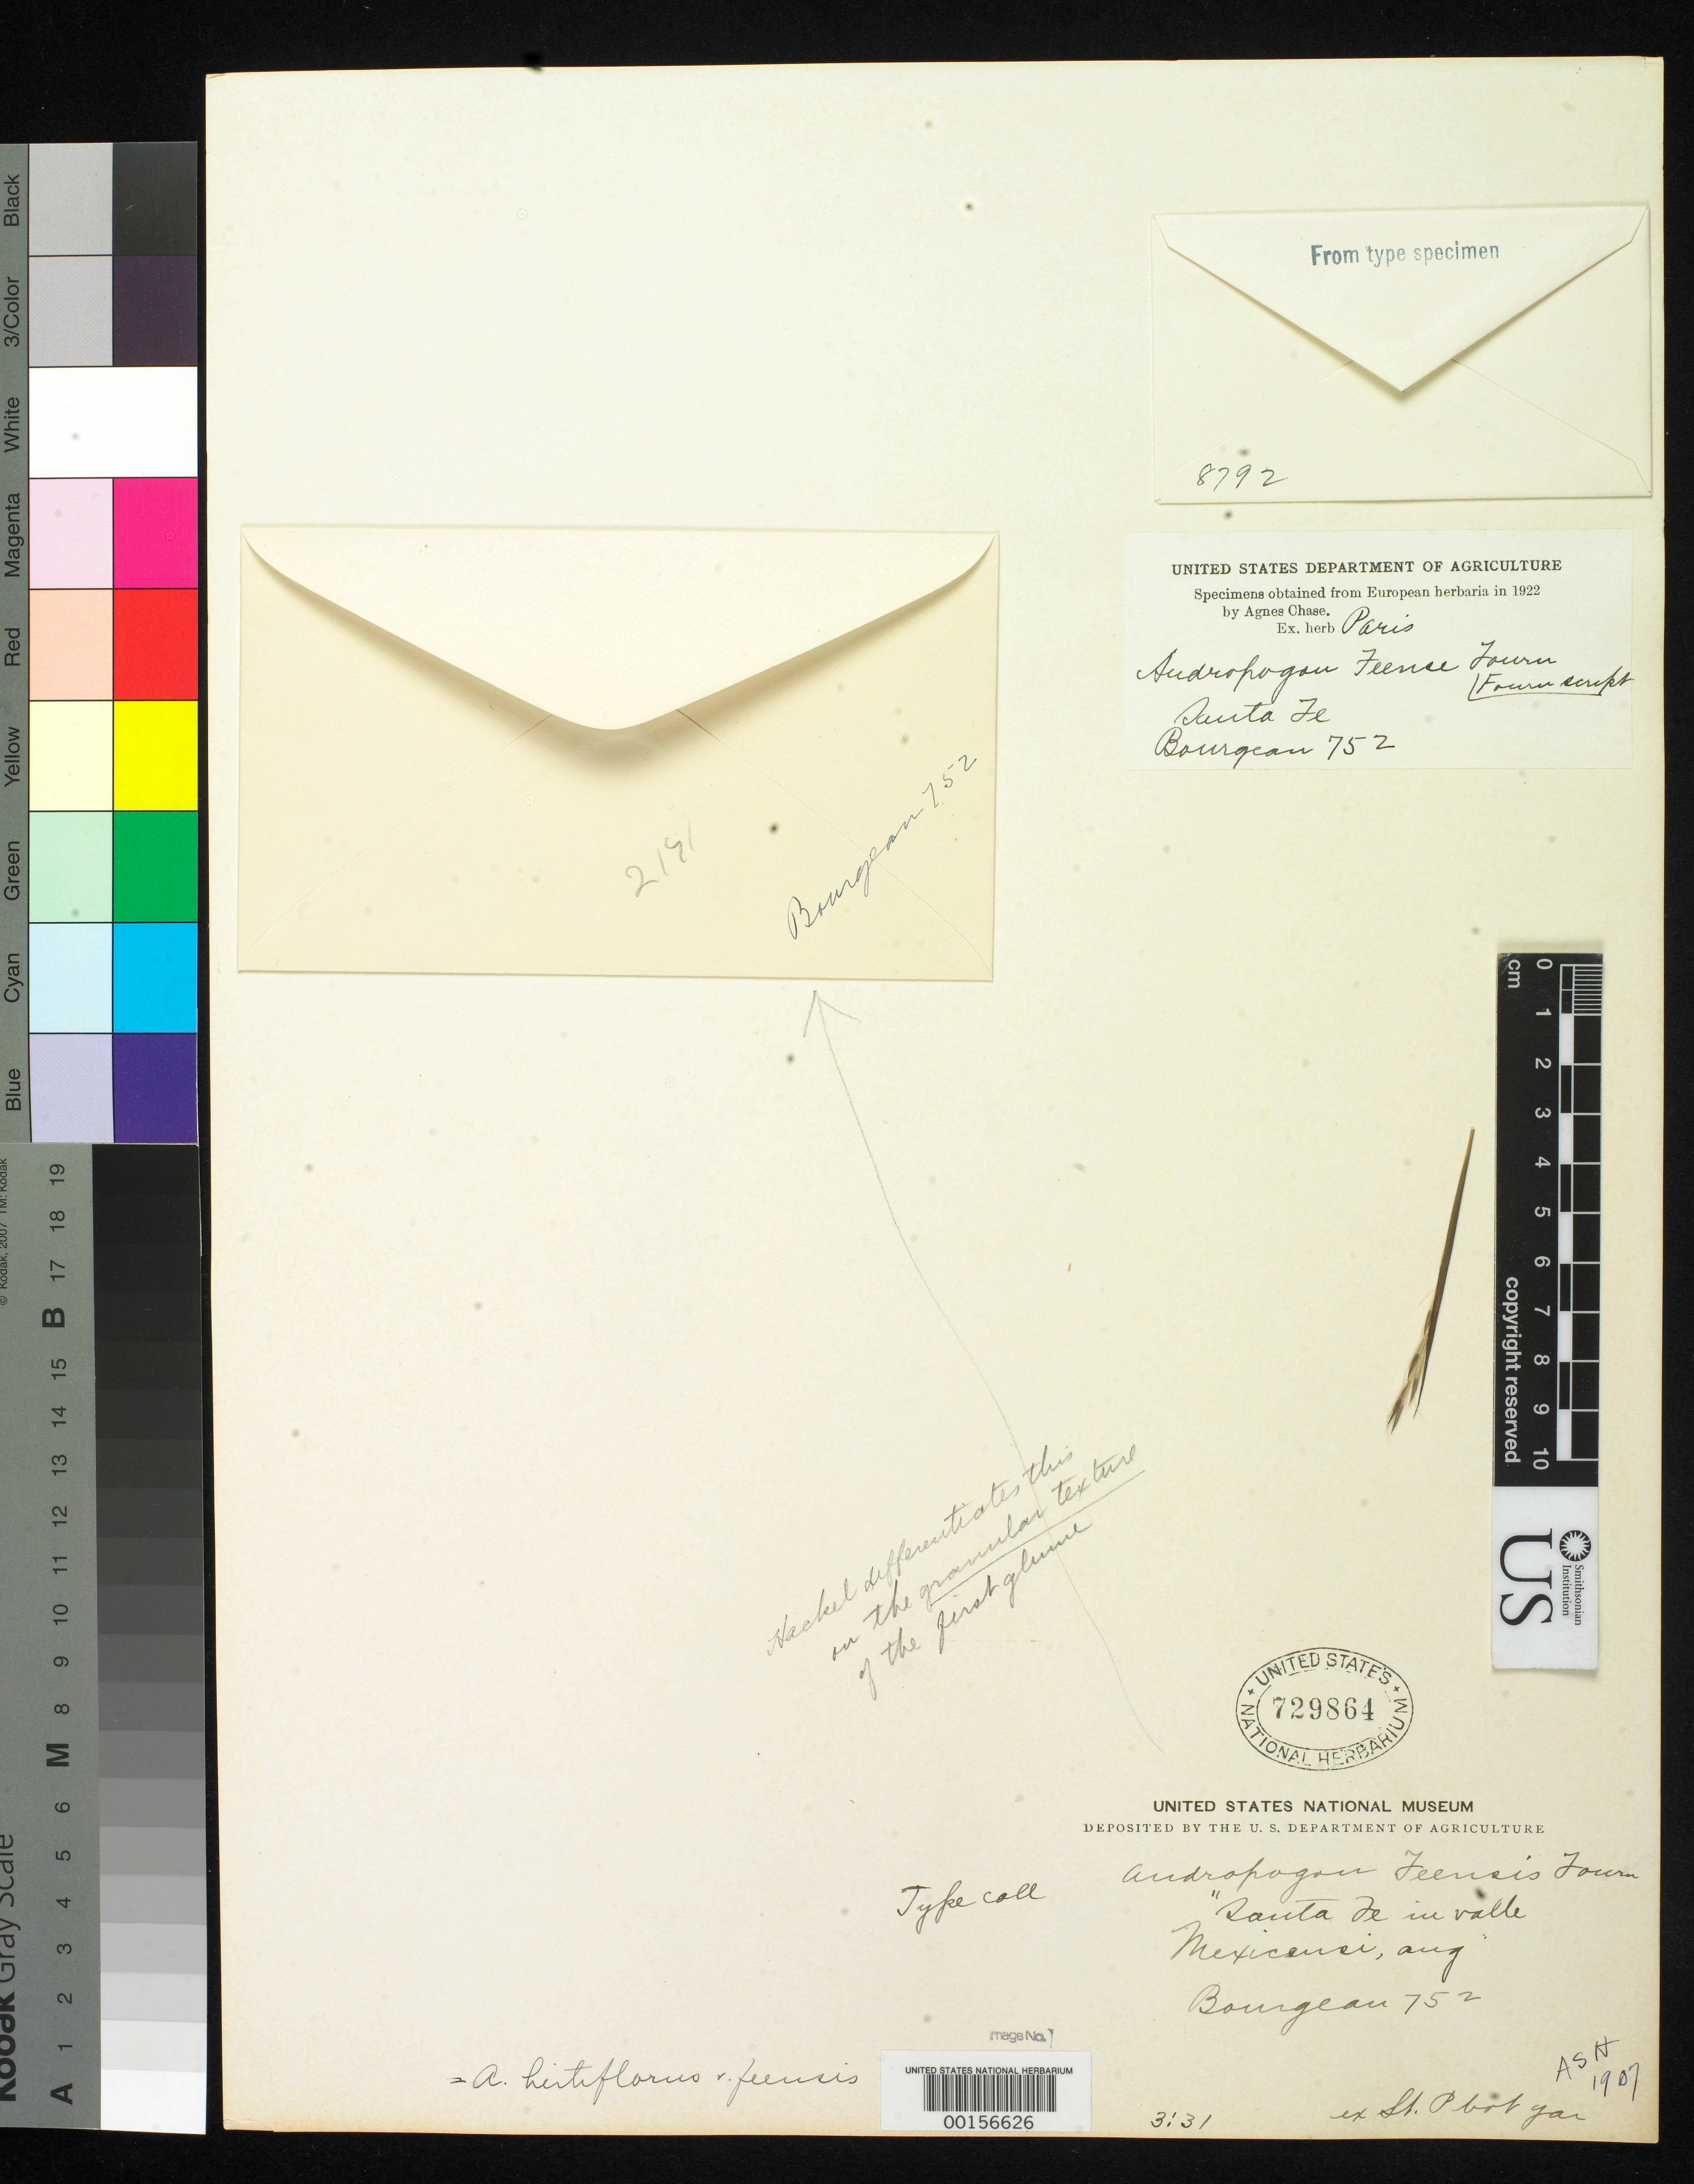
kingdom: Plantae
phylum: Tracheophyta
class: Liliopsida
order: Poales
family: Poaceae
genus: Andropogon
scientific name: Andropogon feensis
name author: E. Fourn.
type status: Type Fragment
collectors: E. Bourgeau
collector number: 752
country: Mexico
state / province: México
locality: Prope Santa Fe, le Mexicensi.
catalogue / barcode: US 729864